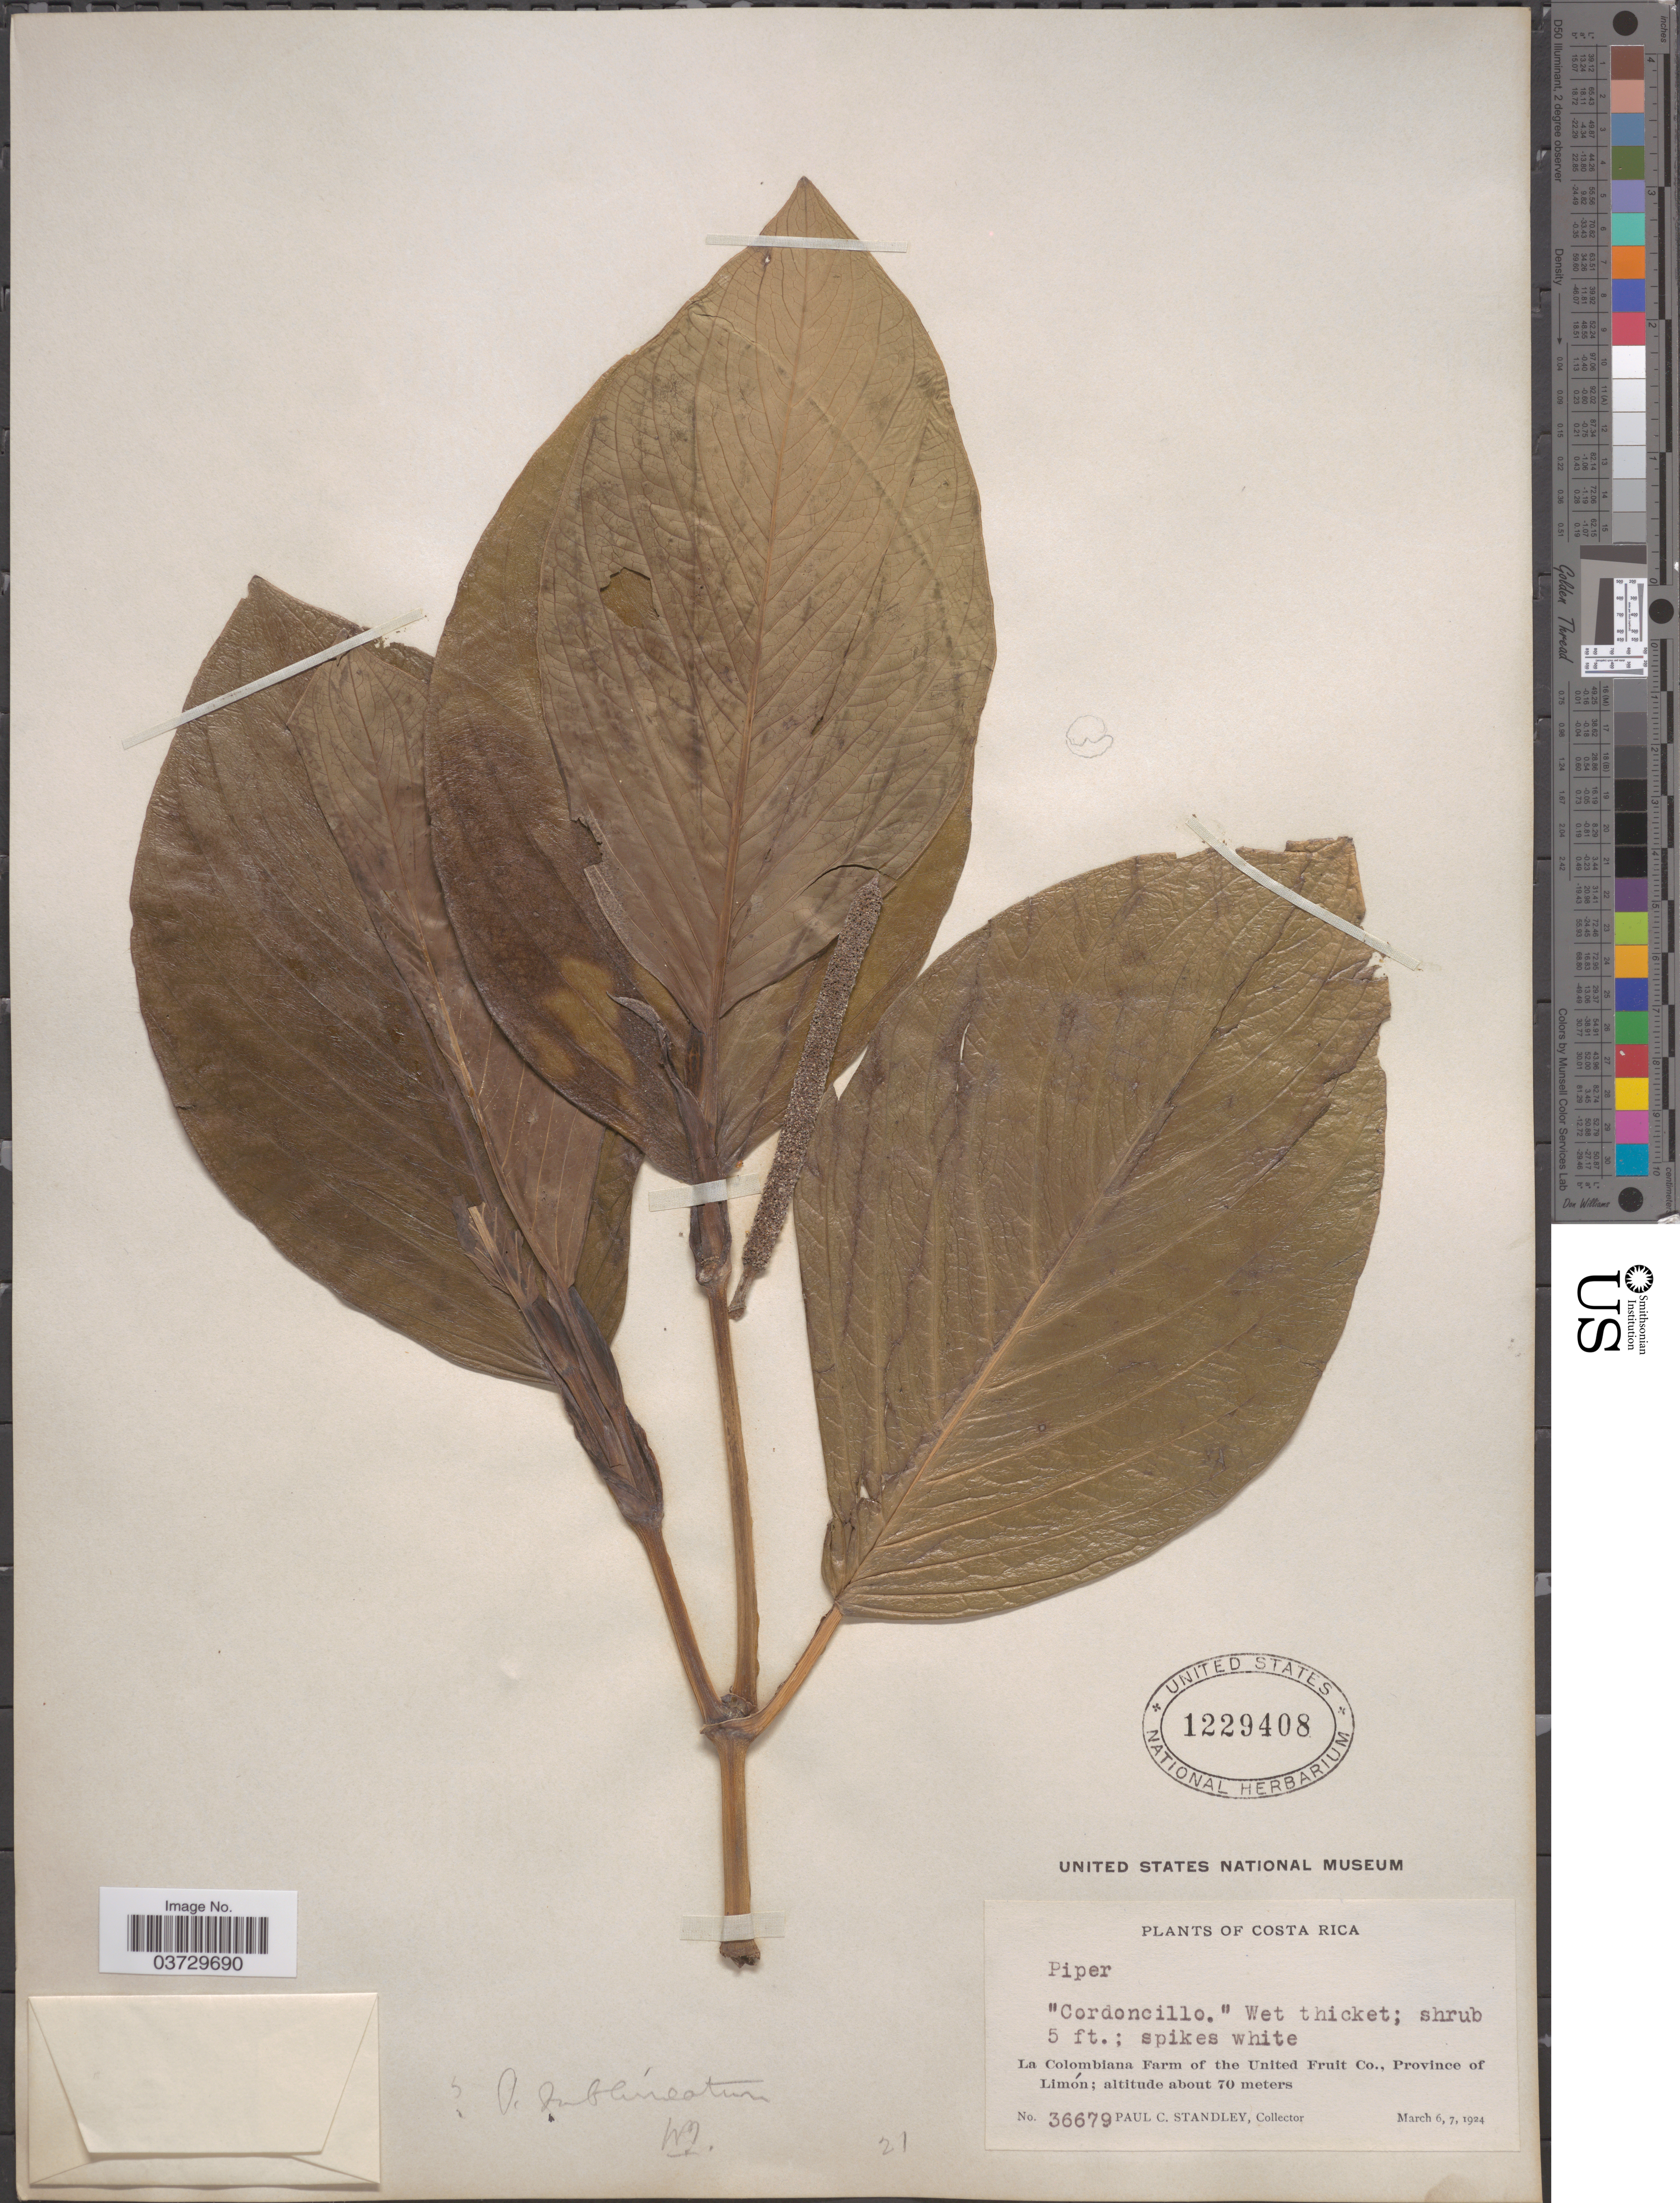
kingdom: Plantae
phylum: Tracheophyta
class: Magnoliopsida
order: Piperales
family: Piperaceae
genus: Piper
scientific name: Piper sublineatum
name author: Kuntze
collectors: P. C. Standley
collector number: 36679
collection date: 1924-03-06/1924-03-07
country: Costa Rica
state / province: Limón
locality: La Colombiana Farm of the United Fruit Co.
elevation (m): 70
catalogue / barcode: US 1229408